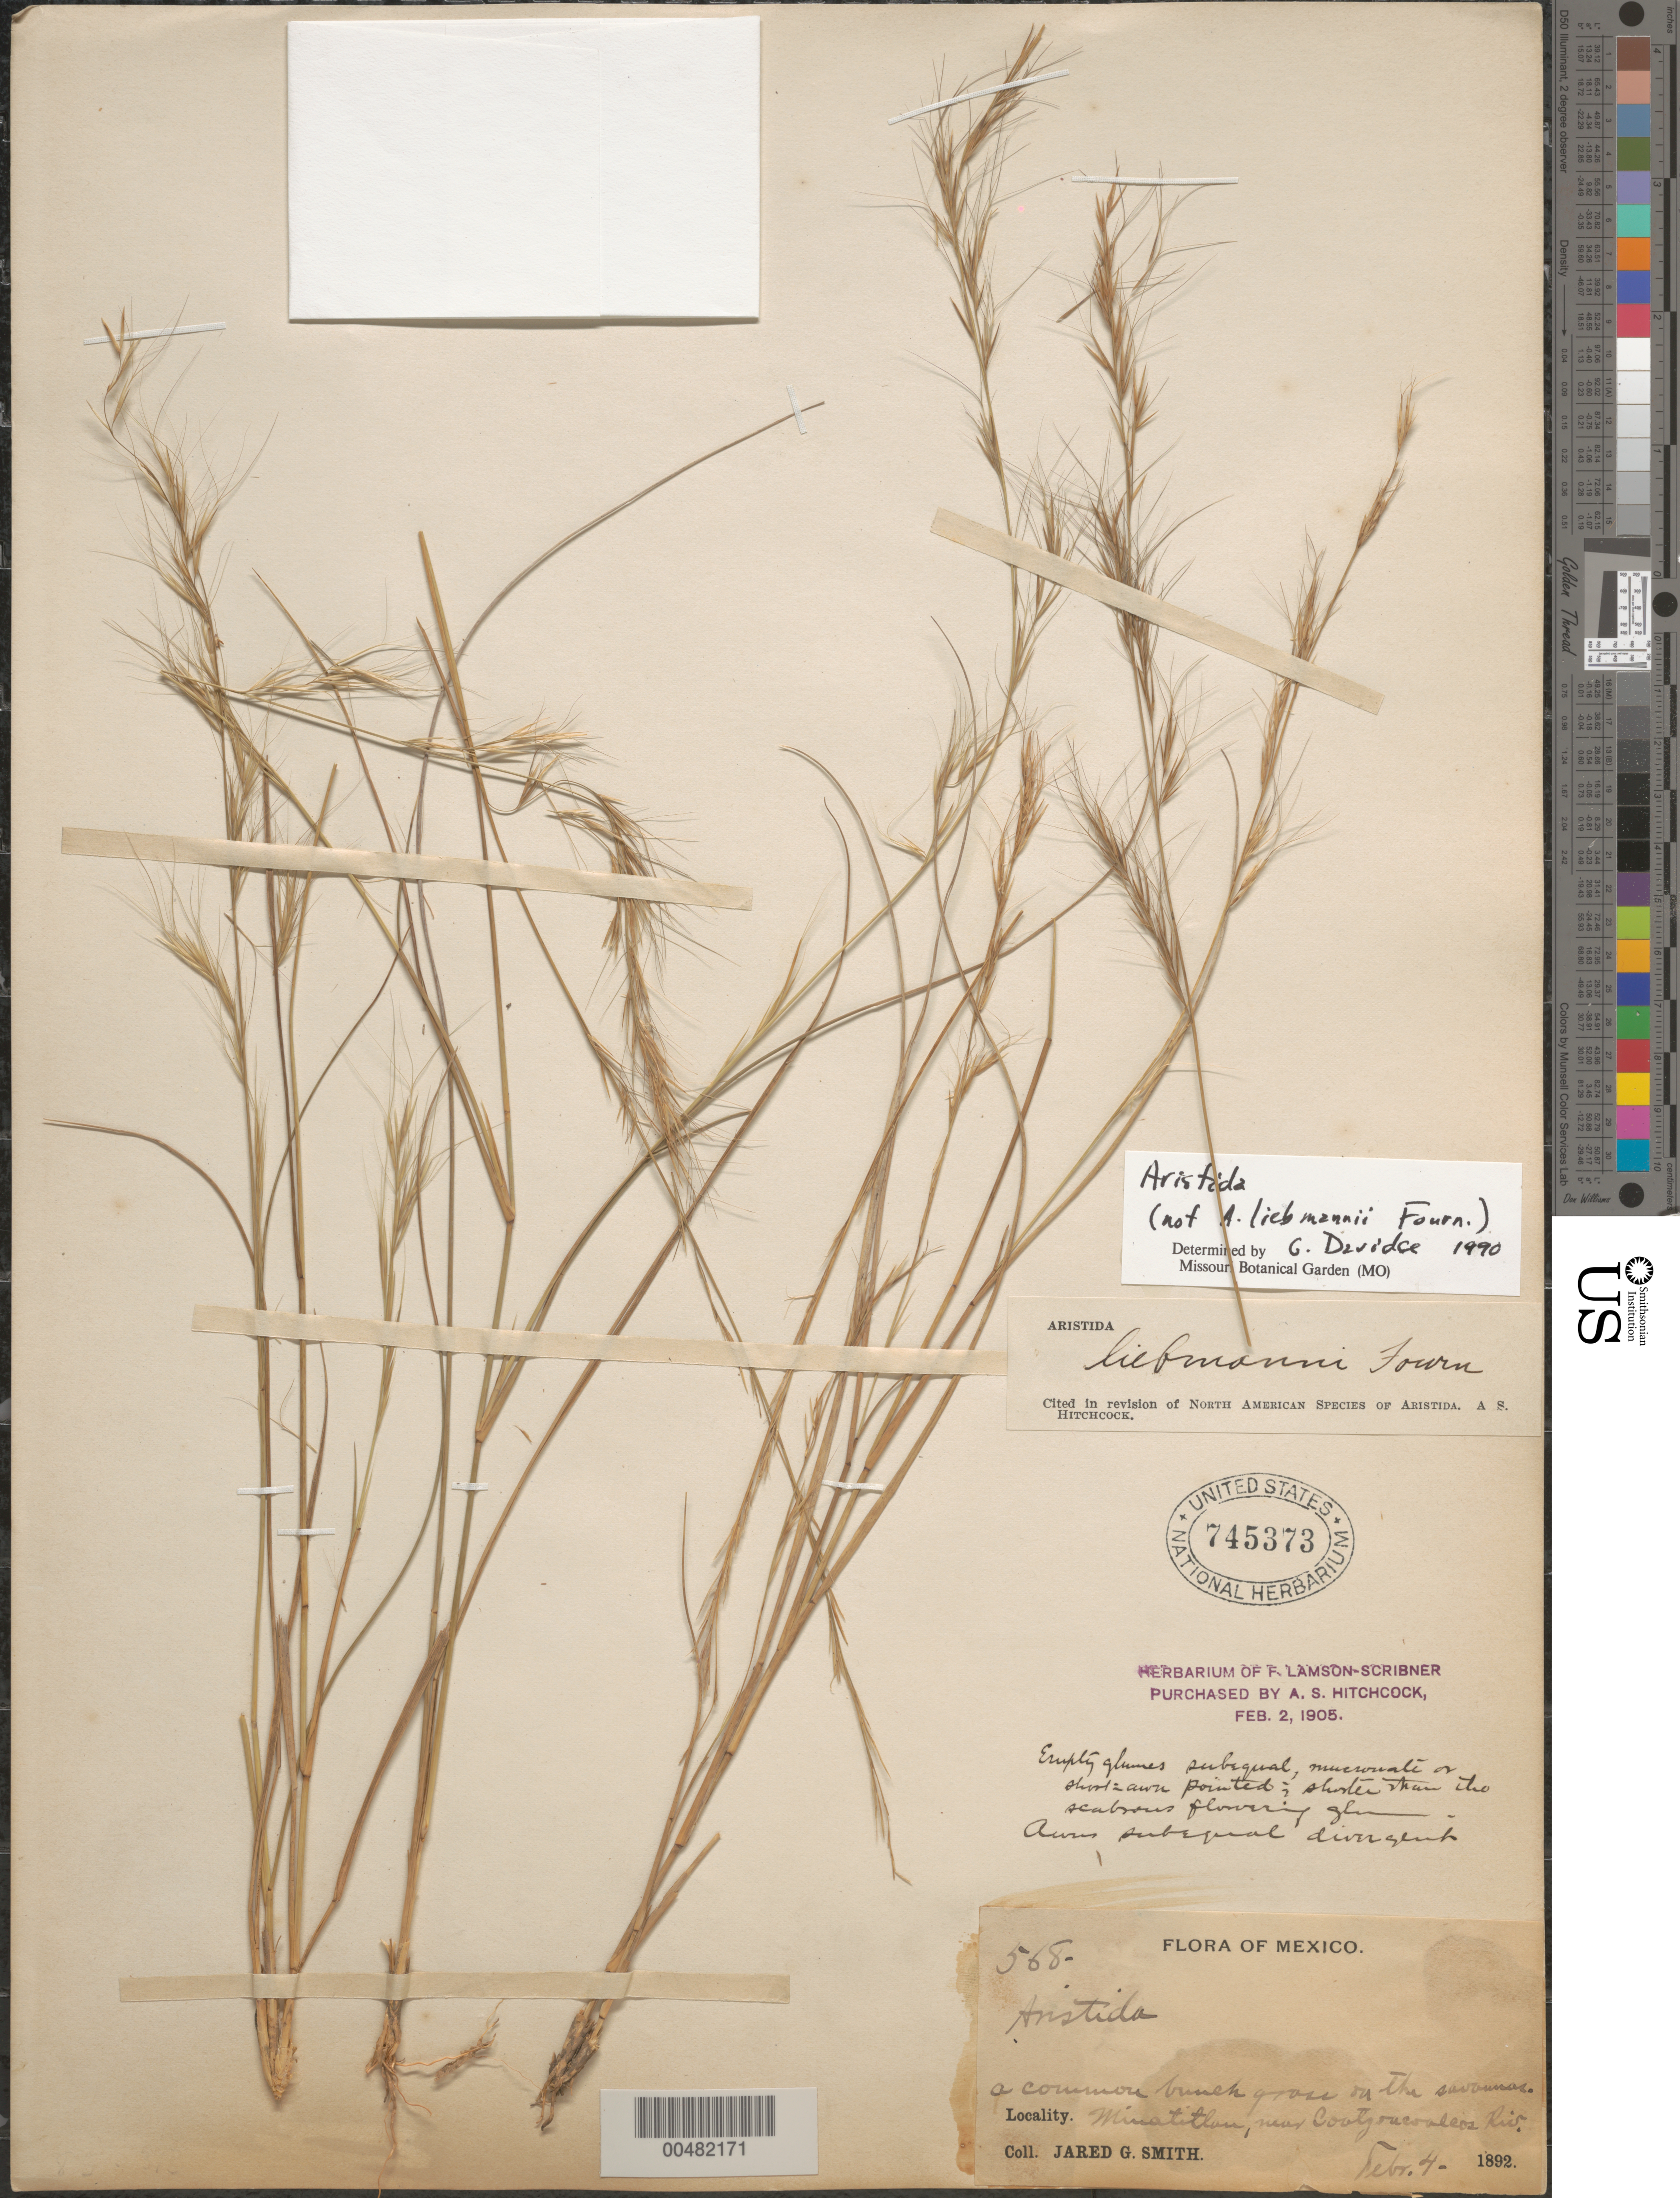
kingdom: Plantae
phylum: Tracheophyta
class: Liliopsida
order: Poales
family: Poaceae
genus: Aristida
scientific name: Aristida sp.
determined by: Davidse, Gerrit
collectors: J. G. Smith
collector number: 568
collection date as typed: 4 Feb 1892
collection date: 1892-02-04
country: Mexico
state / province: Veracruz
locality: Minatitlán, near Coatzacoalcos River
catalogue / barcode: US 745373